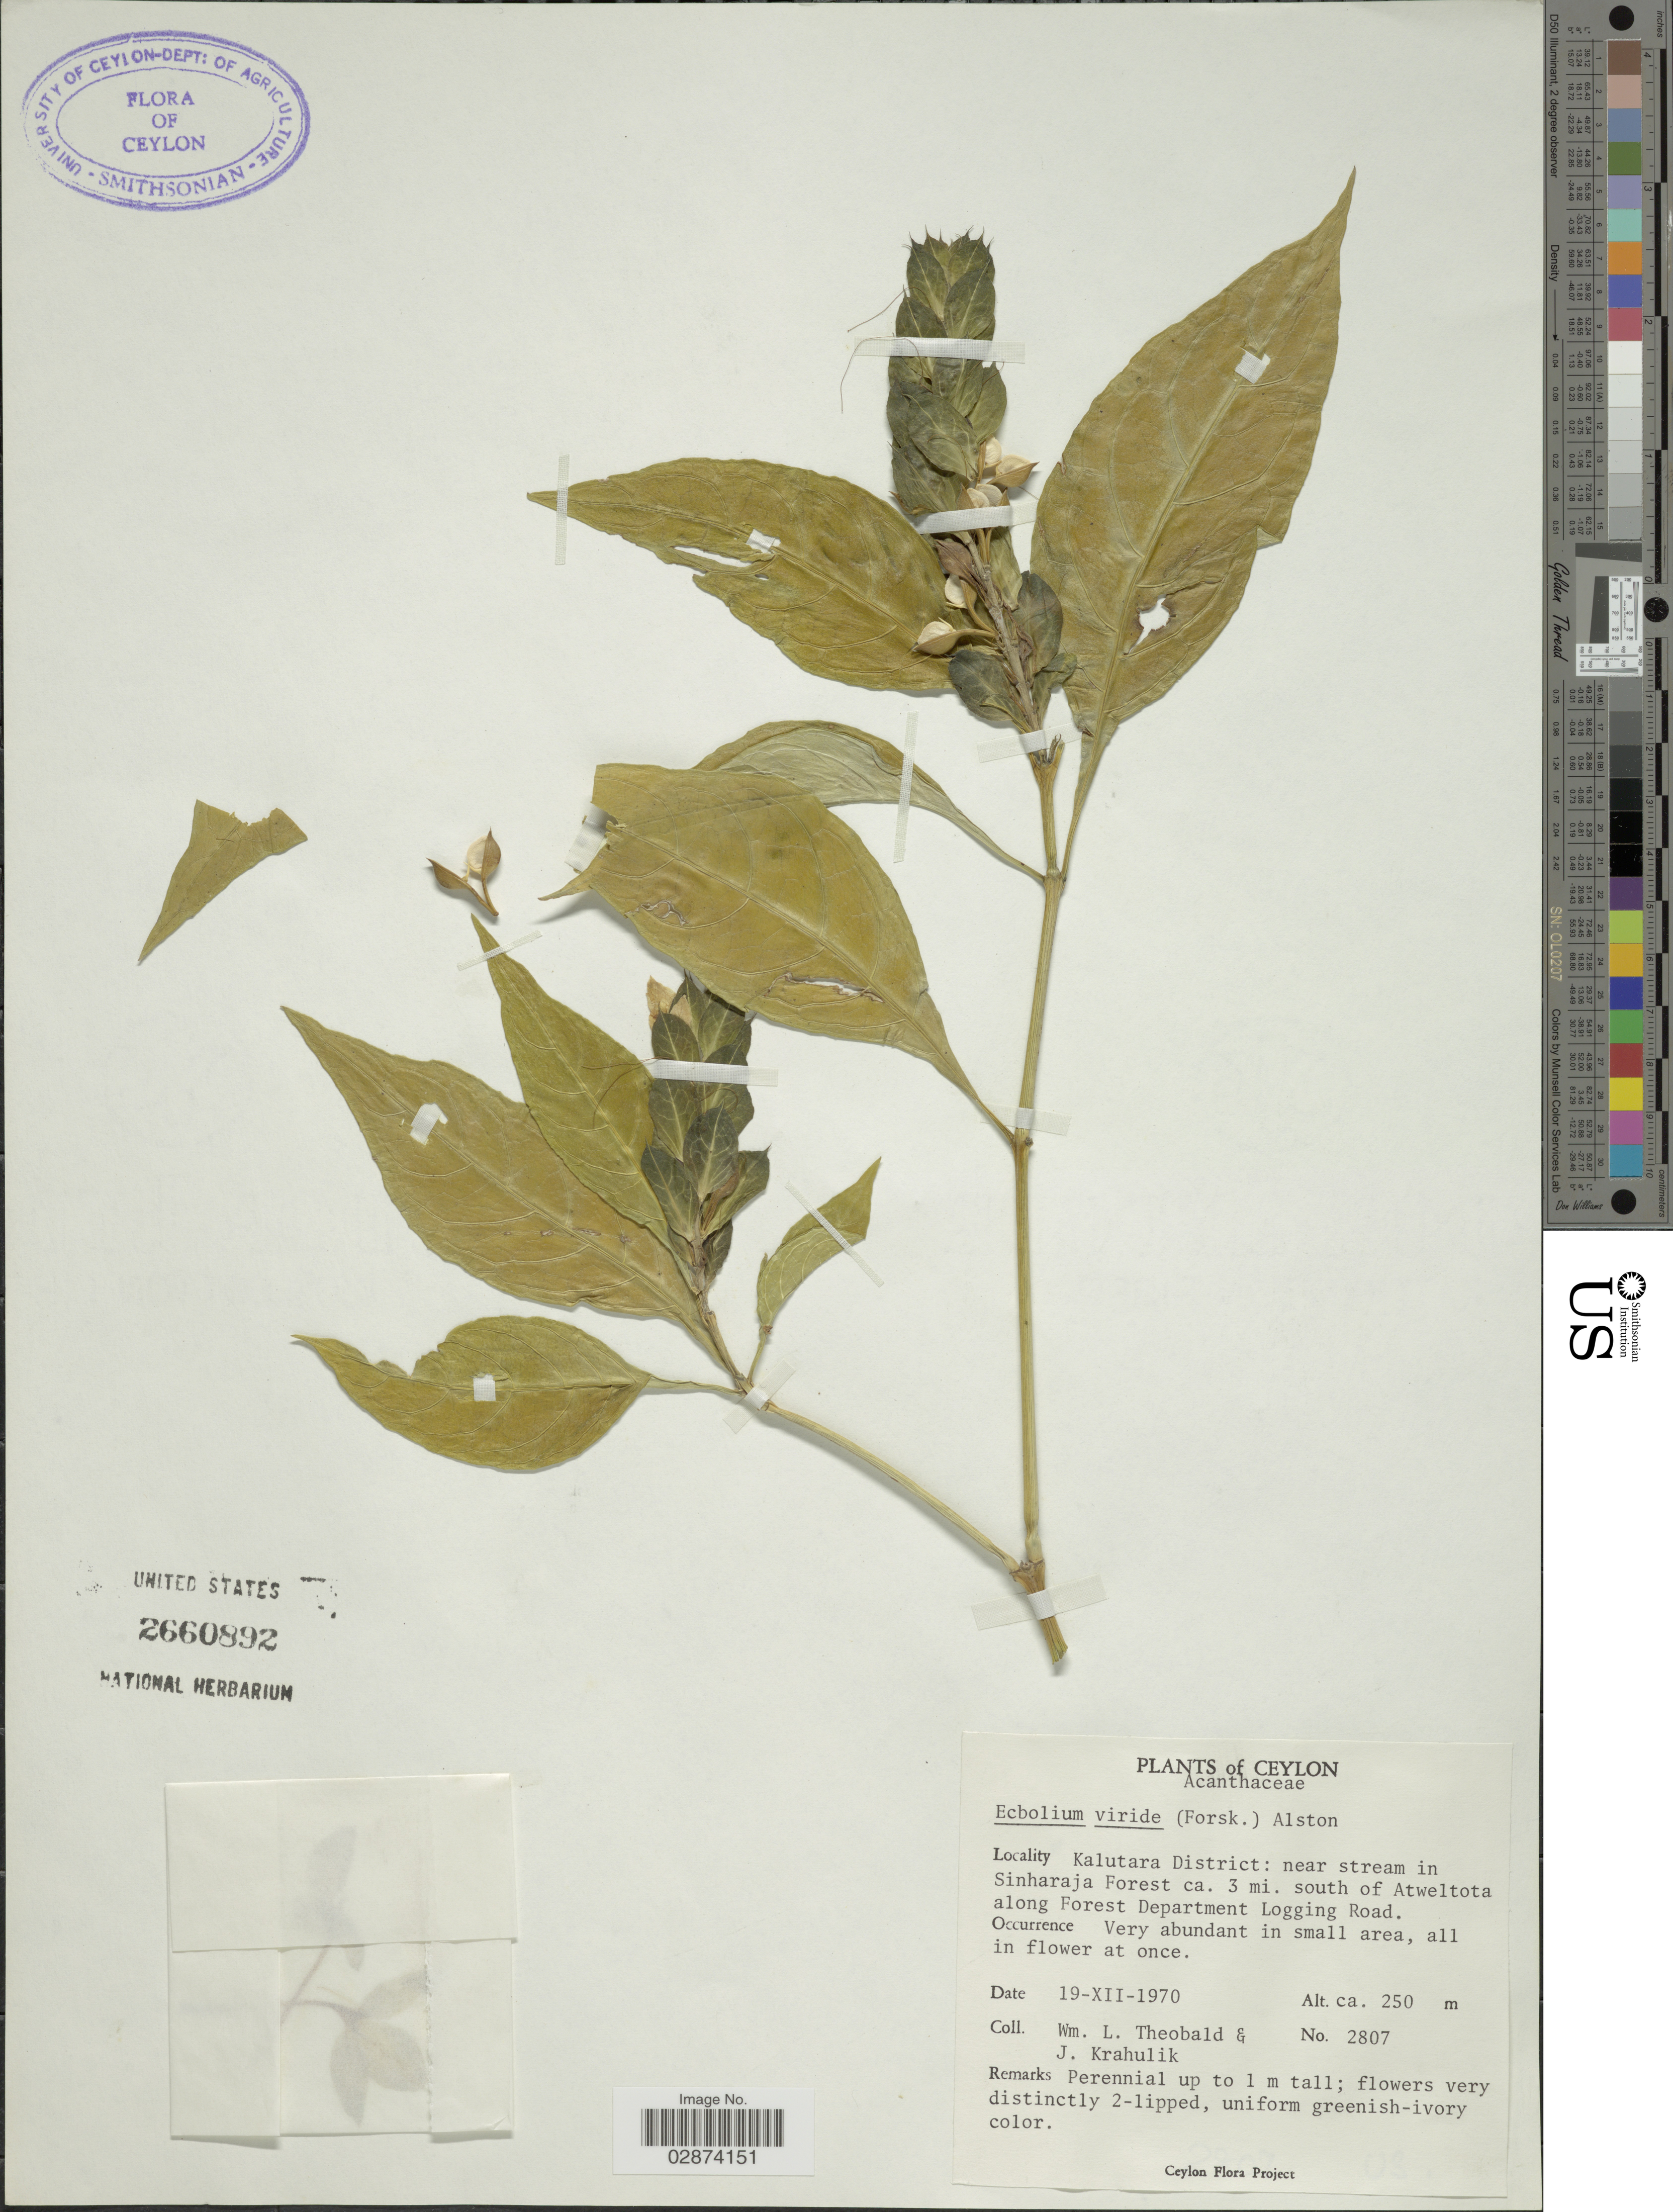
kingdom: Plantae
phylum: Tracheophyta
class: Magnoliopsida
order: Lamiales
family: Acanthaceae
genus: Ecbolium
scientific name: Ecbolium viride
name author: (Forssk.) Alston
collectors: W. L. Theobald & J. Krahulik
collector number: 2807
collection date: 1970-12-19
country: Sri Lanka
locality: Ceylon. Kalutara District: near stream in Sinharaja Forest ca. 3 mi. south of Atweltota along Forest Department Logging Road.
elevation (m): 250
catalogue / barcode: US 2660892